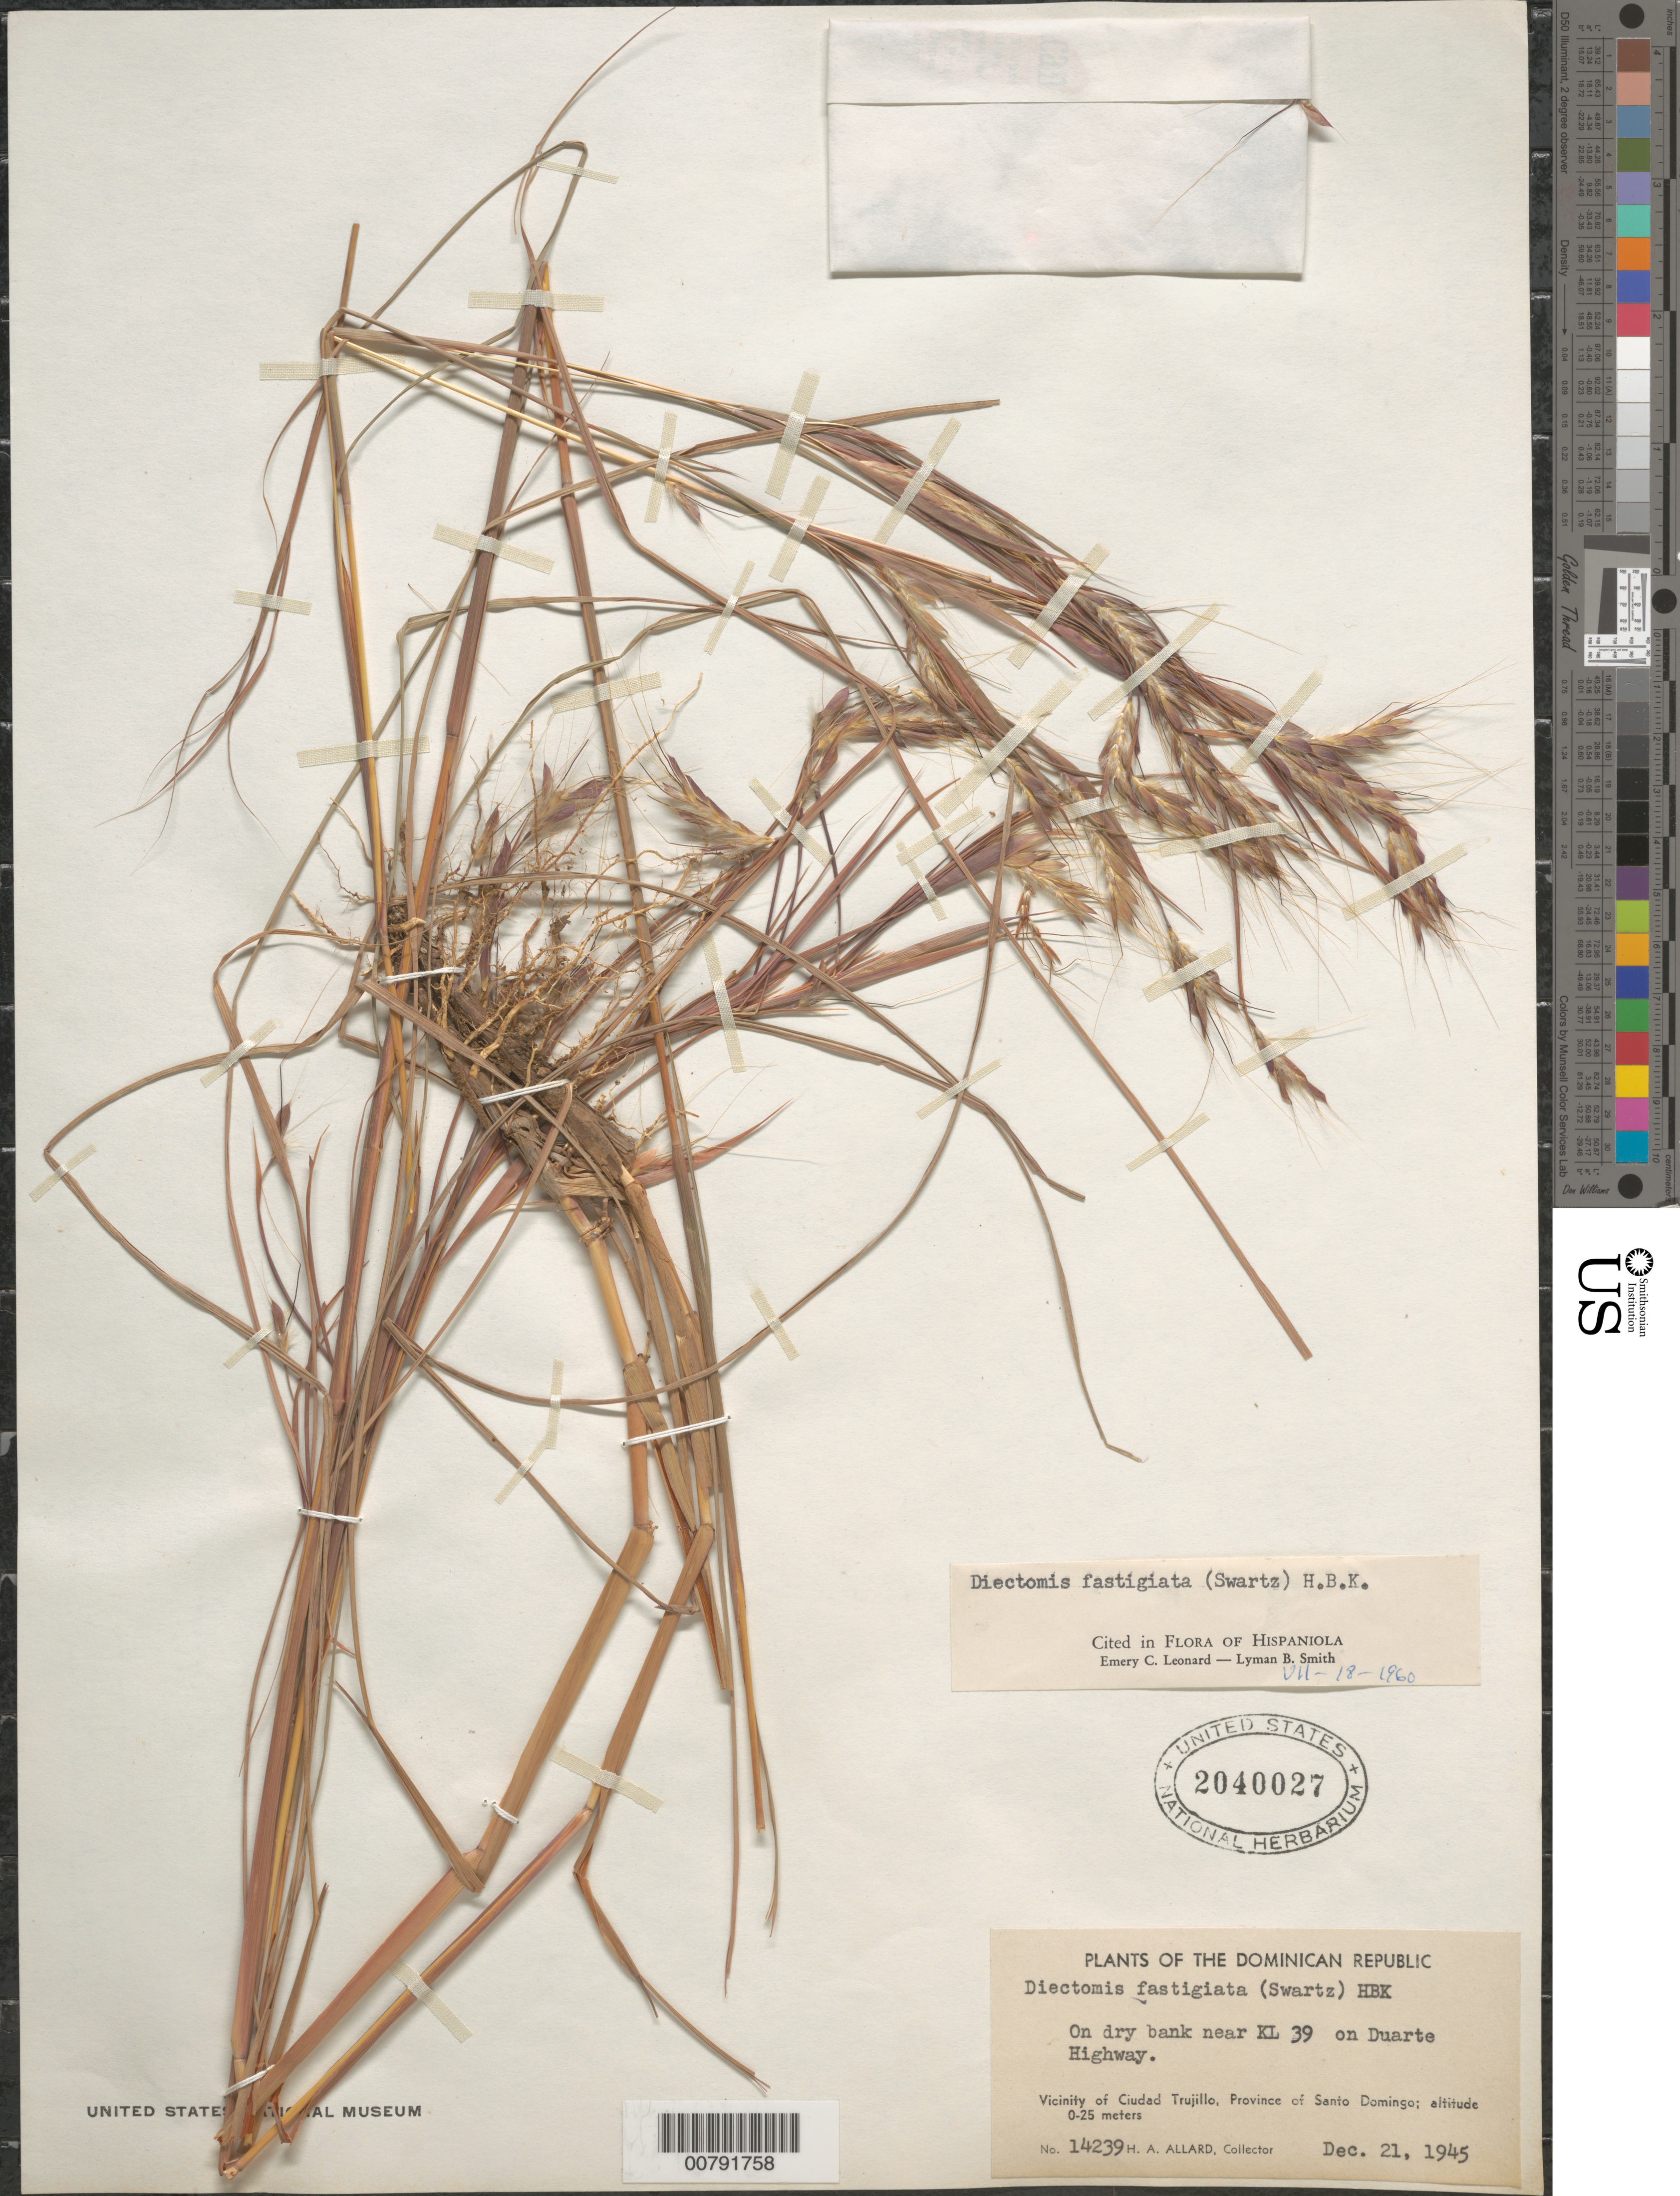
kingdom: Plantae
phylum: Tracheophyta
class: Liliopsida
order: Poales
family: Poaceae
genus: Andropogon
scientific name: Andropogon fastigiatus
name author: Sw.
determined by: Leonard, E. C.; Smith, L. B.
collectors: H. A. Allard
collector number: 14239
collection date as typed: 21 Dec 1945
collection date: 1945-12-21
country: Dominican Republic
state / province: Distrito Nacional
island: Hispaniola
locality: Ciudad Trujillo vicinity, near Kl 39 on Duarte Highway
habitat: Dry roadside bank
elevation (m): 0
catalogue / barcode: US 2040027